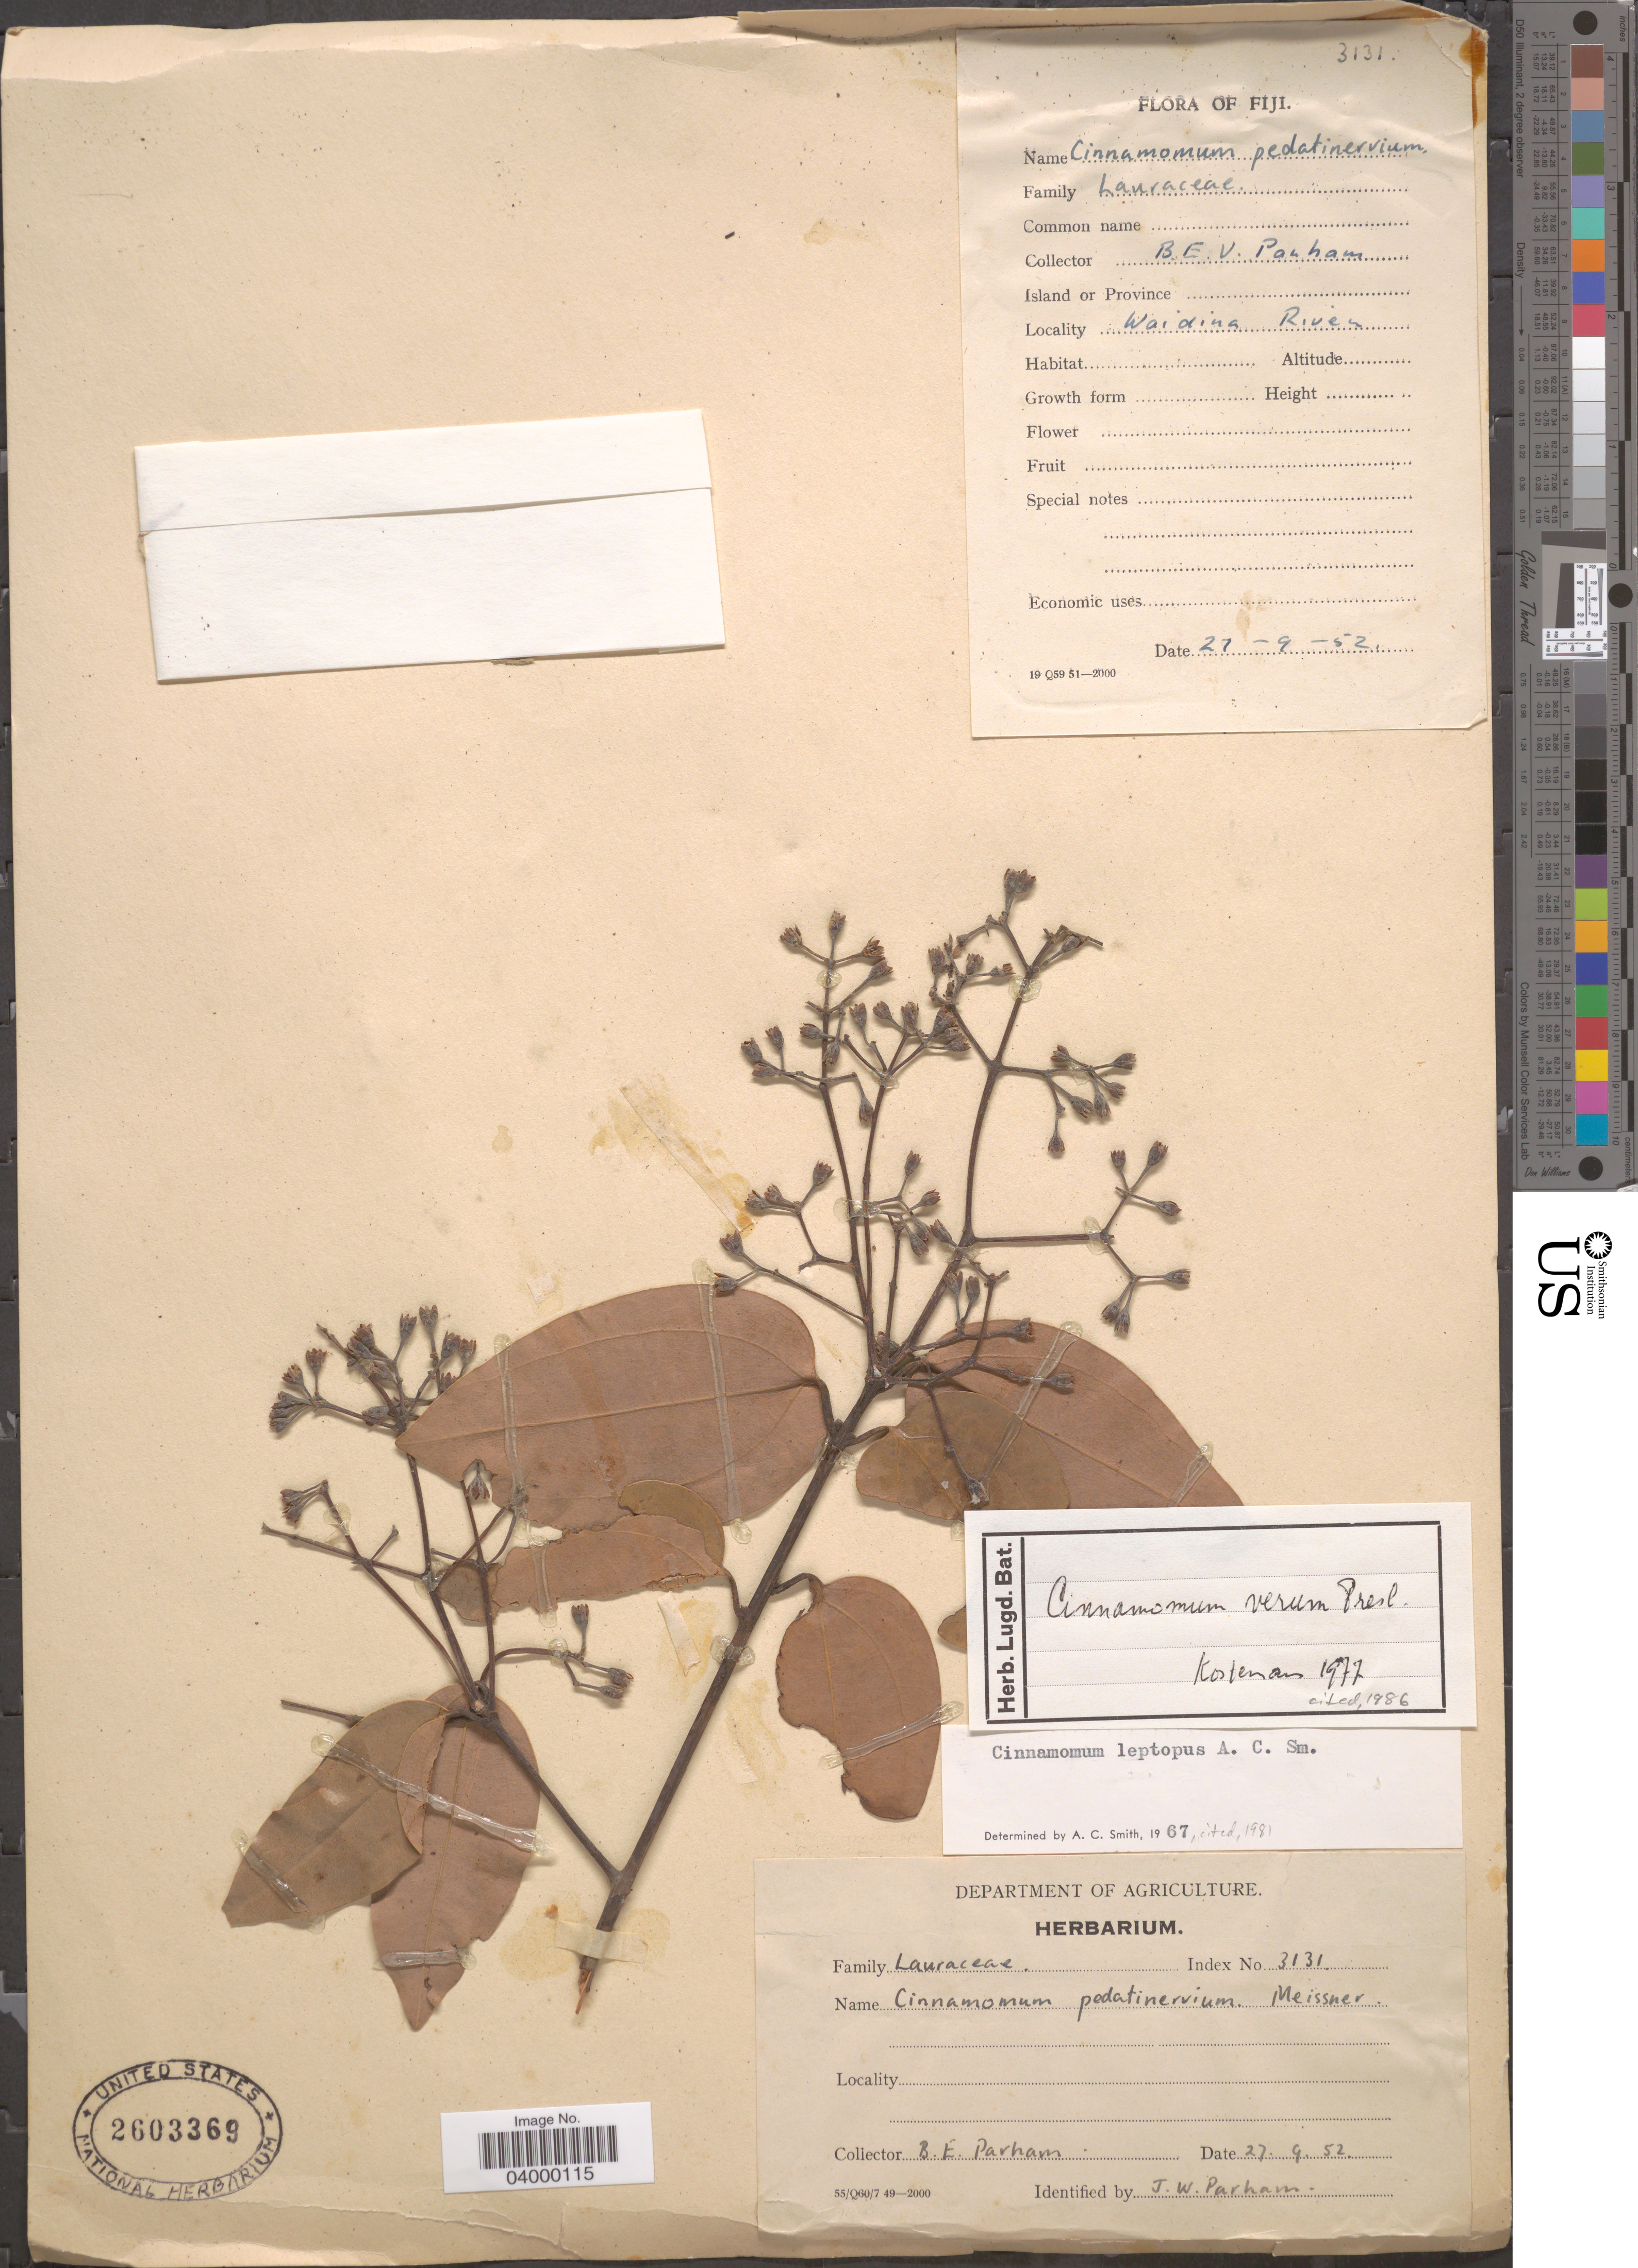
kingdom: Plantae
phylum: Tracheophyta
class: Magnoliopsida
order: Laurales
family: Lauraceae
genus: Cinnamomum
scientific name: Cinnamomum verum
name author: J. Presl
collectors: B. E. Parham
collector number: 3131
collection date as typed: Transcribed d/m/y: 27/9/52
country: Fiji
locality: Waidina River.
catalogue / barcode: US 2603369